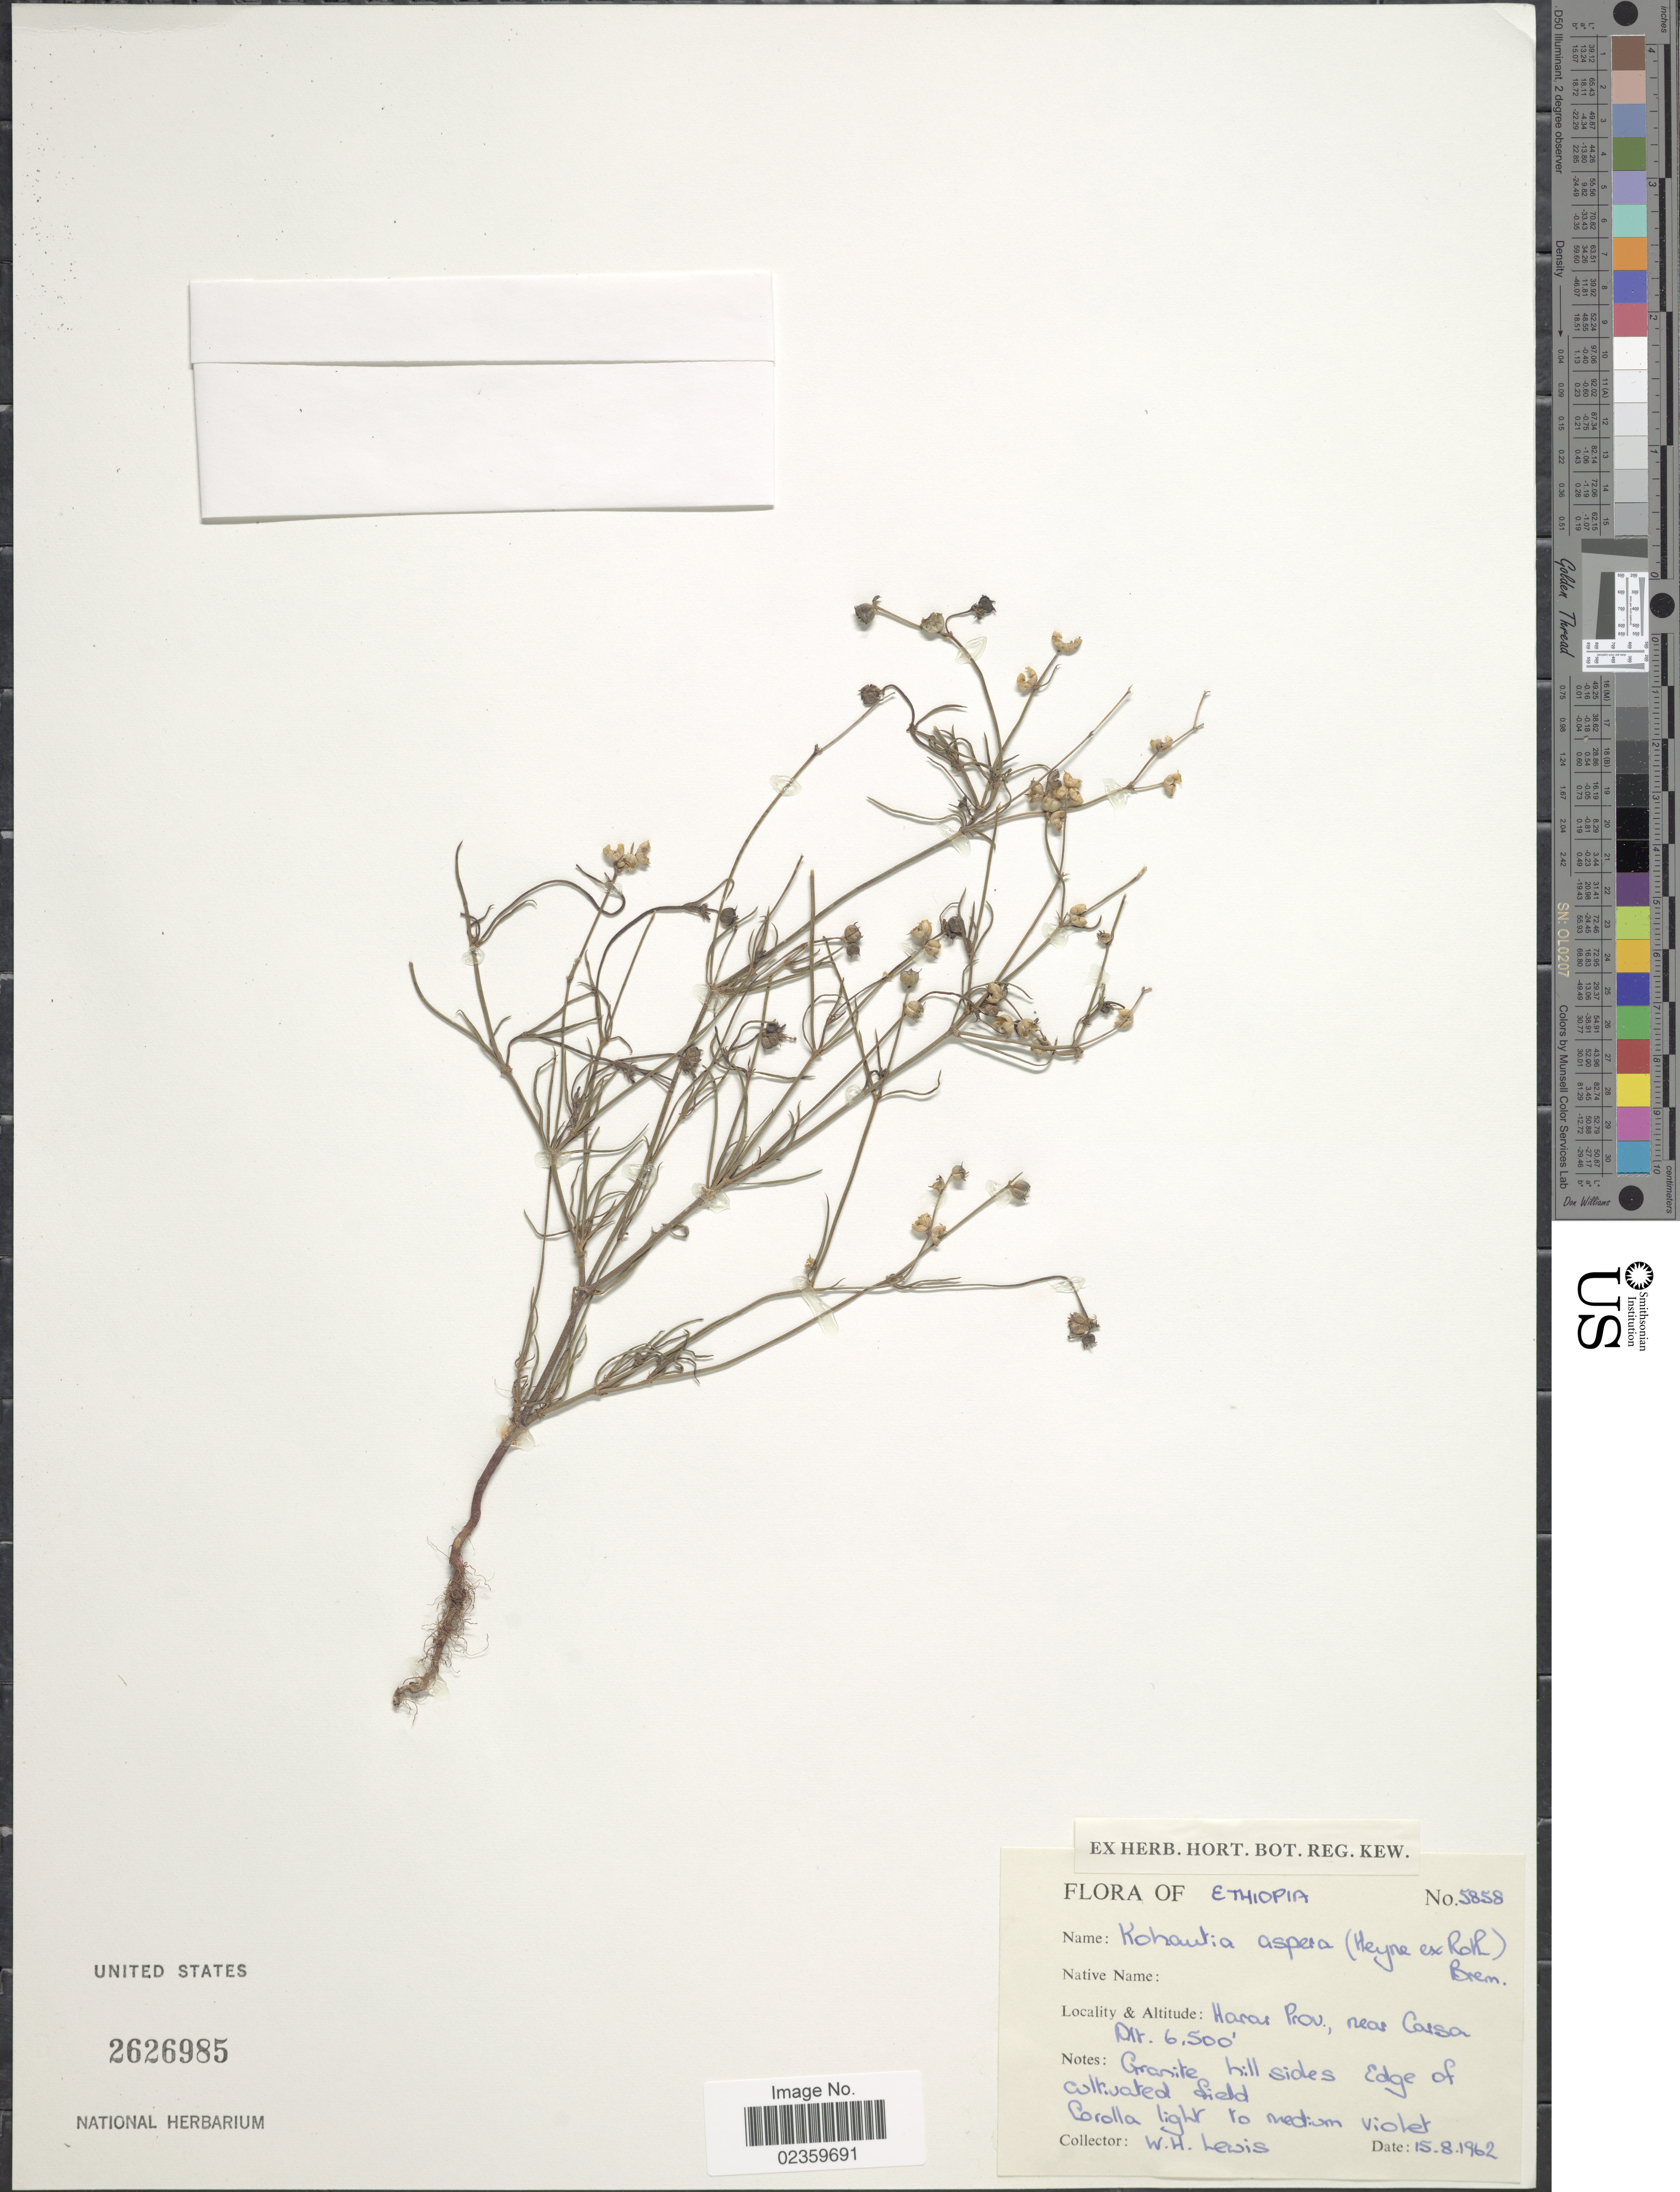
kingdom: Plantae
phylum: Tracheophyta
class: Magnoliopsida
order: Gentianales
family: Rubiaceae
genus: Kohautia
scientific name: Kohautia aspera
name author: (B. Heyne ex Roth) Bremek.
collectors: W. H. Lewis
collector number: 5858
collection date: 1962-08-15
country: Ethiopia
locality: Harar Prov., near Carsa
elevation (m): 1981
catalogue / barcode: US 2626985